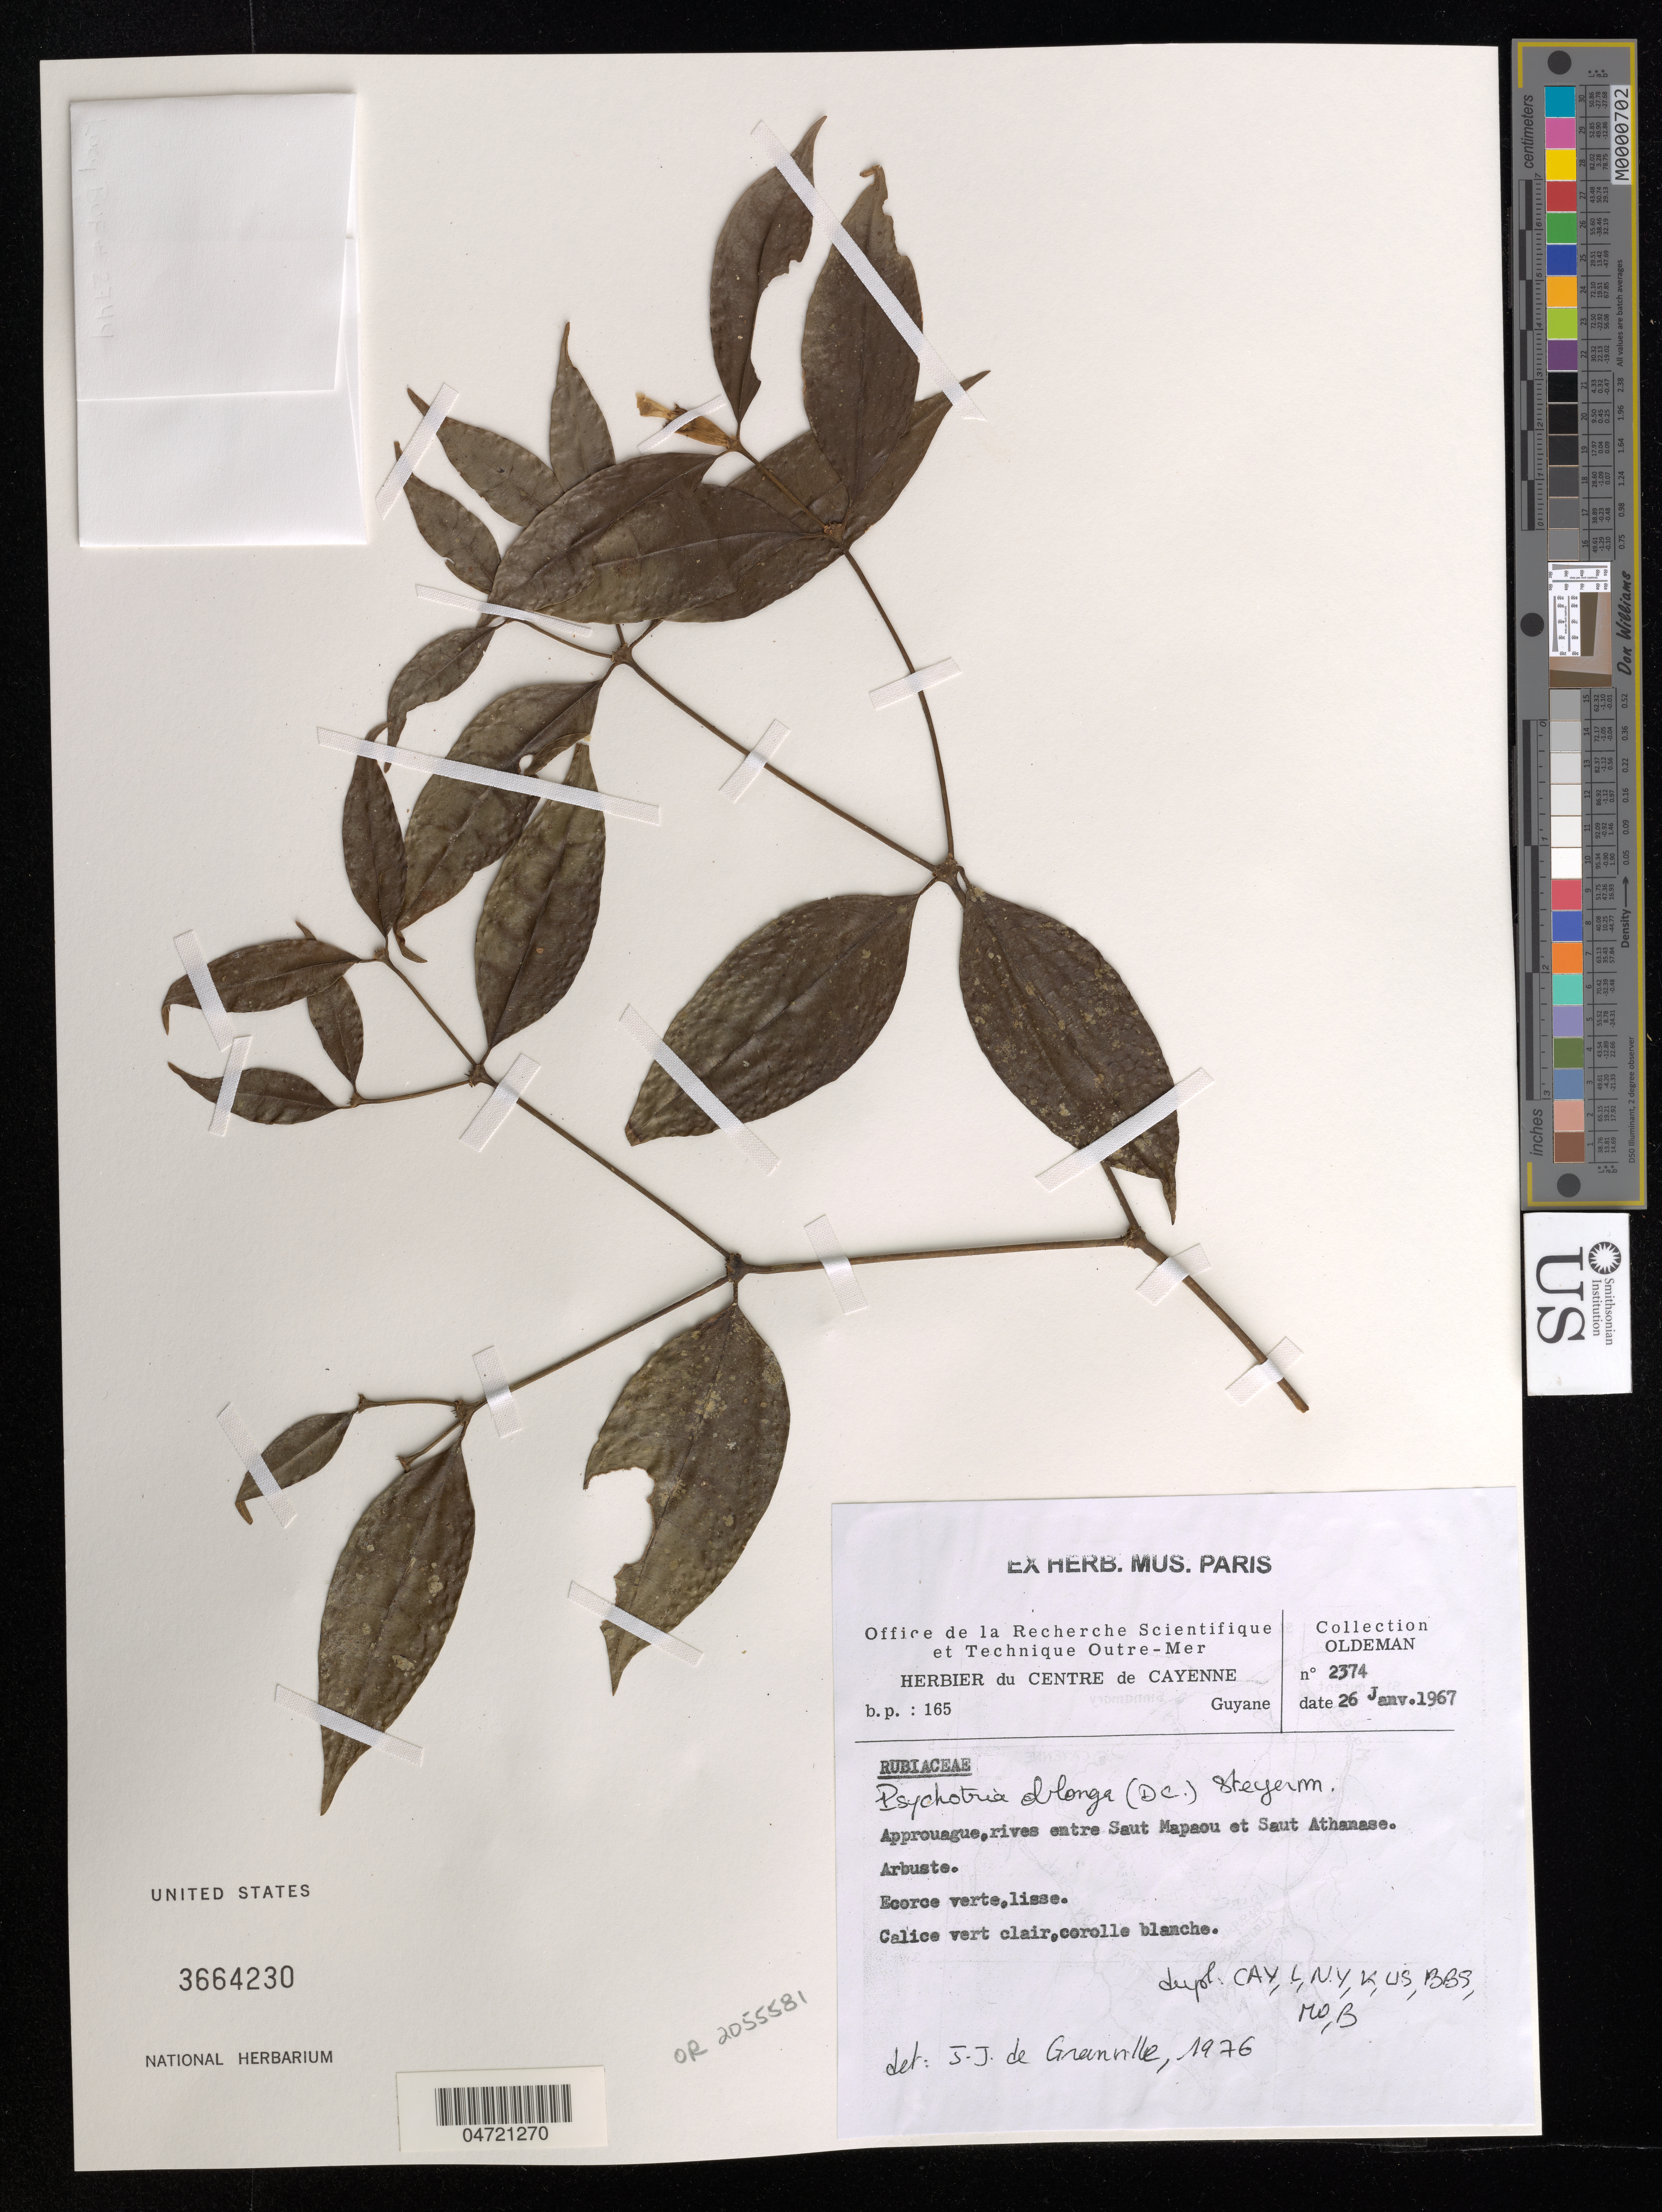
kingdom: Plantae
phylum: Tracheophyta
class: Magnoliopsida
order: Gentianales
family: Rubiaceae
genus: Psychotria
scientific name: Psychotria oblonga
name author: (DC.) Steyerm.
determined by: Granville, J. J. de, (CAY), Institut de Recherche pour le Developpement (IRD) (FRENCH GUIANA)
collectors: J.-J. de Granville et al.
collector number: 2374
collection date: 1967-01-26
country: French Guiana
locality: Approuague, rives entre Saut Mapaou et Saut Athanase.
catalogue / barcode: US 3664230